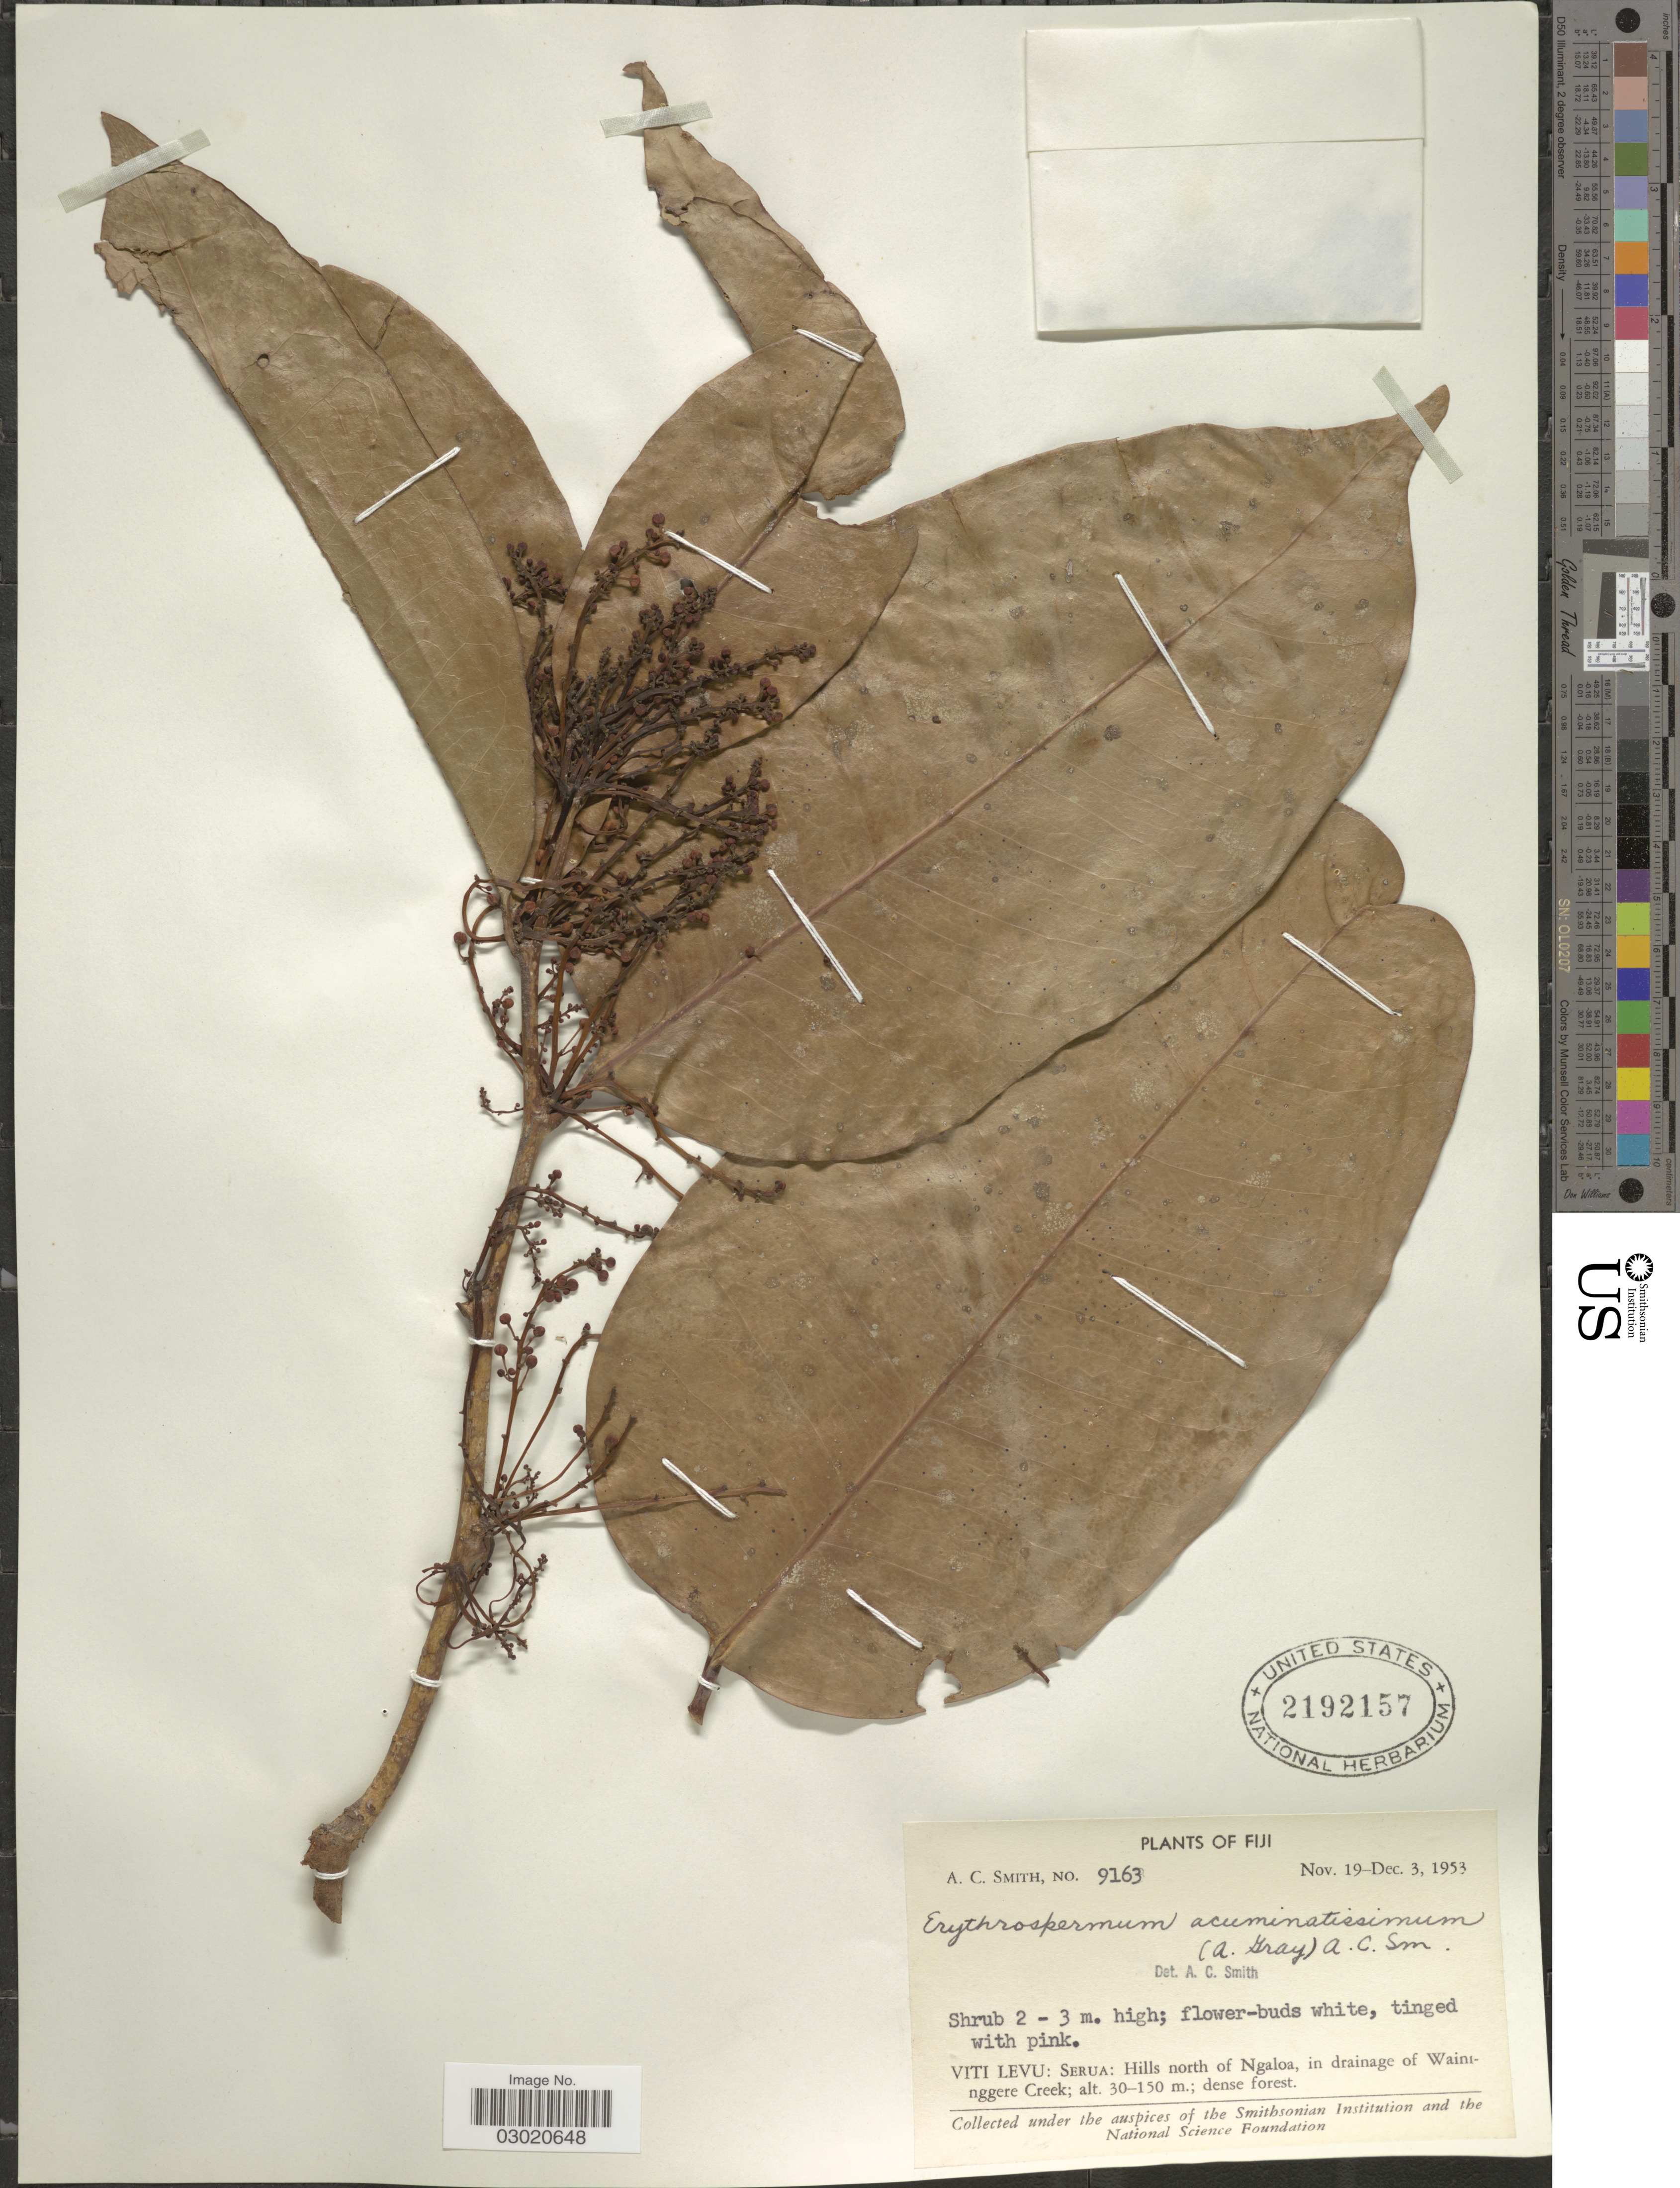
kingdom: Plantae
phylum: Tracheophyta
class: Magnoliopsida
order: Malpighiales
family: Achariaceae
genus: Erythrospermum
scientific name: Erythrospermum acuminatissimum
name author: (A. Gray) A.C. Sm.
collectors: A. C. Smith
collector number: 9163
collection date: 1953-11-19/1953-12-03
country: Fiji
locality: Viti Levu: Serua: Hills north of Ngaloa, in drainage of Waininggere Creek.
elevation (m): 30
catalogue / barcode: US 2192157